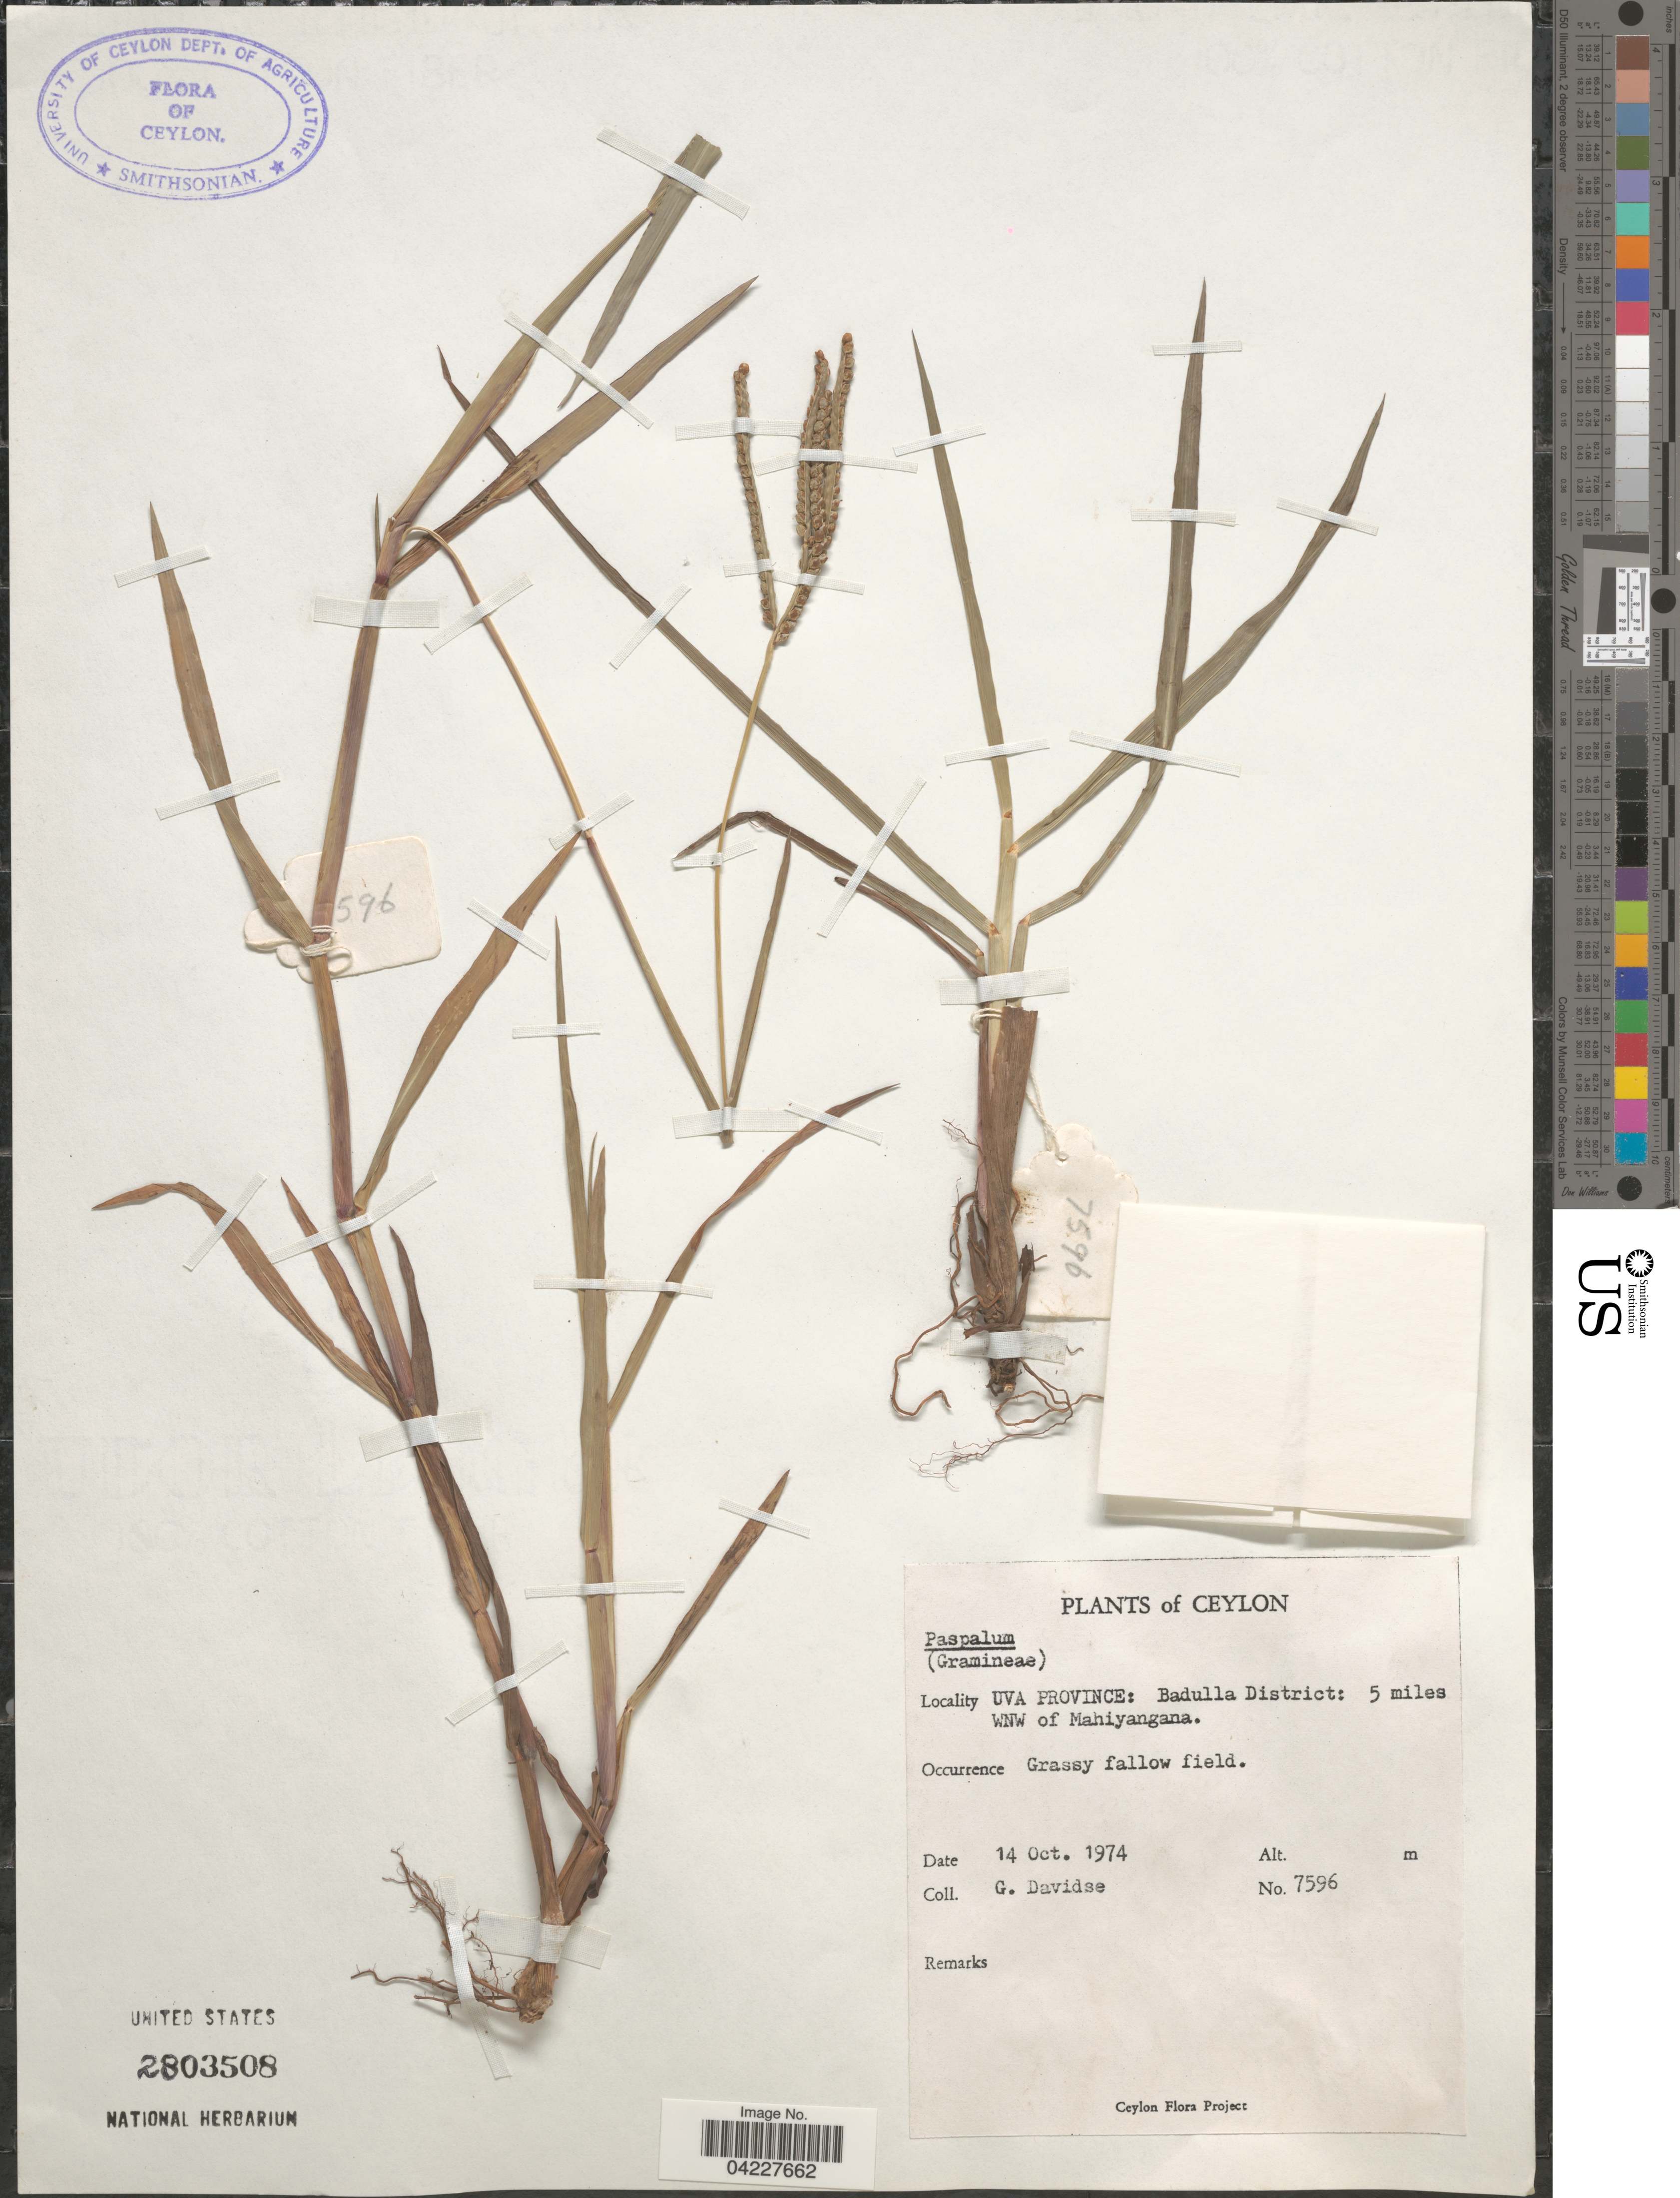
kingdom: Plantae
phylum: Tracheophyta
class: Liliopsida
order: Poales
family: Poaceae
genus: Paspalum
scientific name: Paspalum sp.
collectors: G. Davidse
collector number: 7596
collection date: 1974-10-14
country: Sri Lanka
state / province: Uva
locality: Ceylon. Badulla District: 5 miles WNW of Mahiyangana.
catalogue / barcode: US 2803508